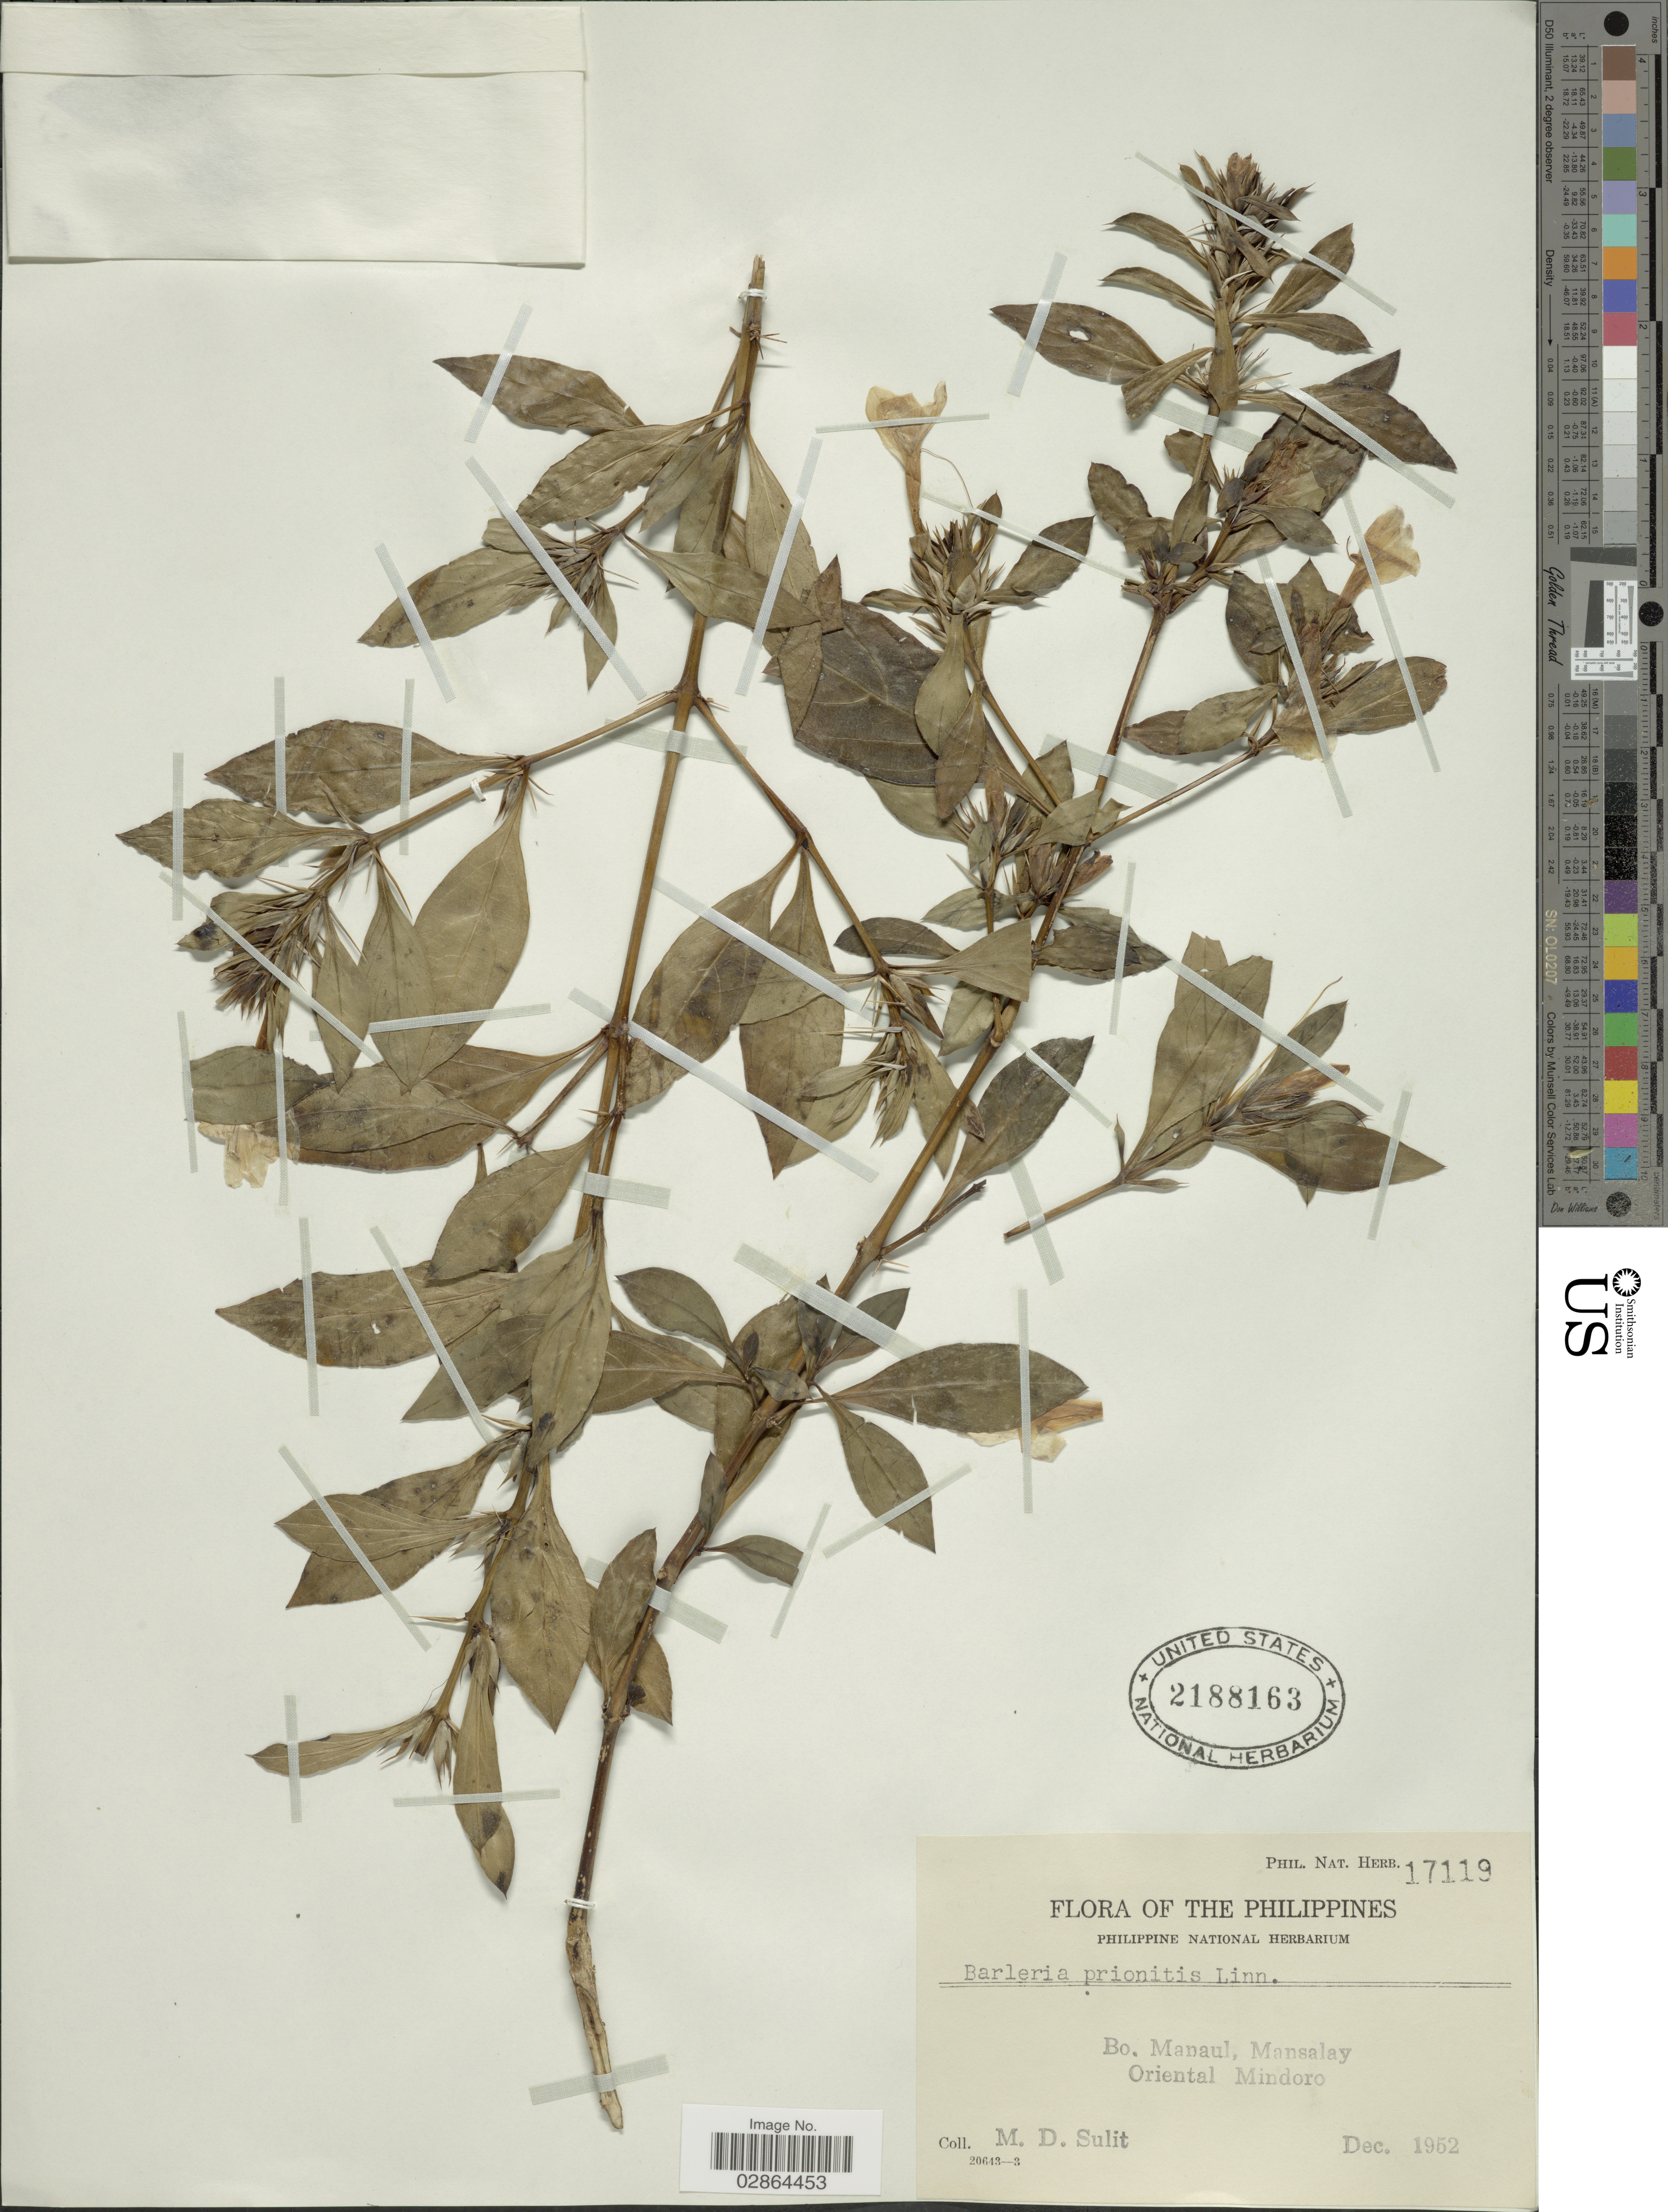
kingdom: Plantae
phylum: Tracheophyta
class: Magnoliopsida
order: Lamiales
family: Acanthaceae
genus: Barleria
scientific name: Barleria prionitis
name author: L.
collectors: M. Sulit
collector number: Phil. Nat. Herb. 17119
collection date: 1952-12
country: Philippines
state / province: Mimaropa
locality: Bo, Manaul, Mansalay, Oriental Mindoro.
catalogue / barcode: US 2188163